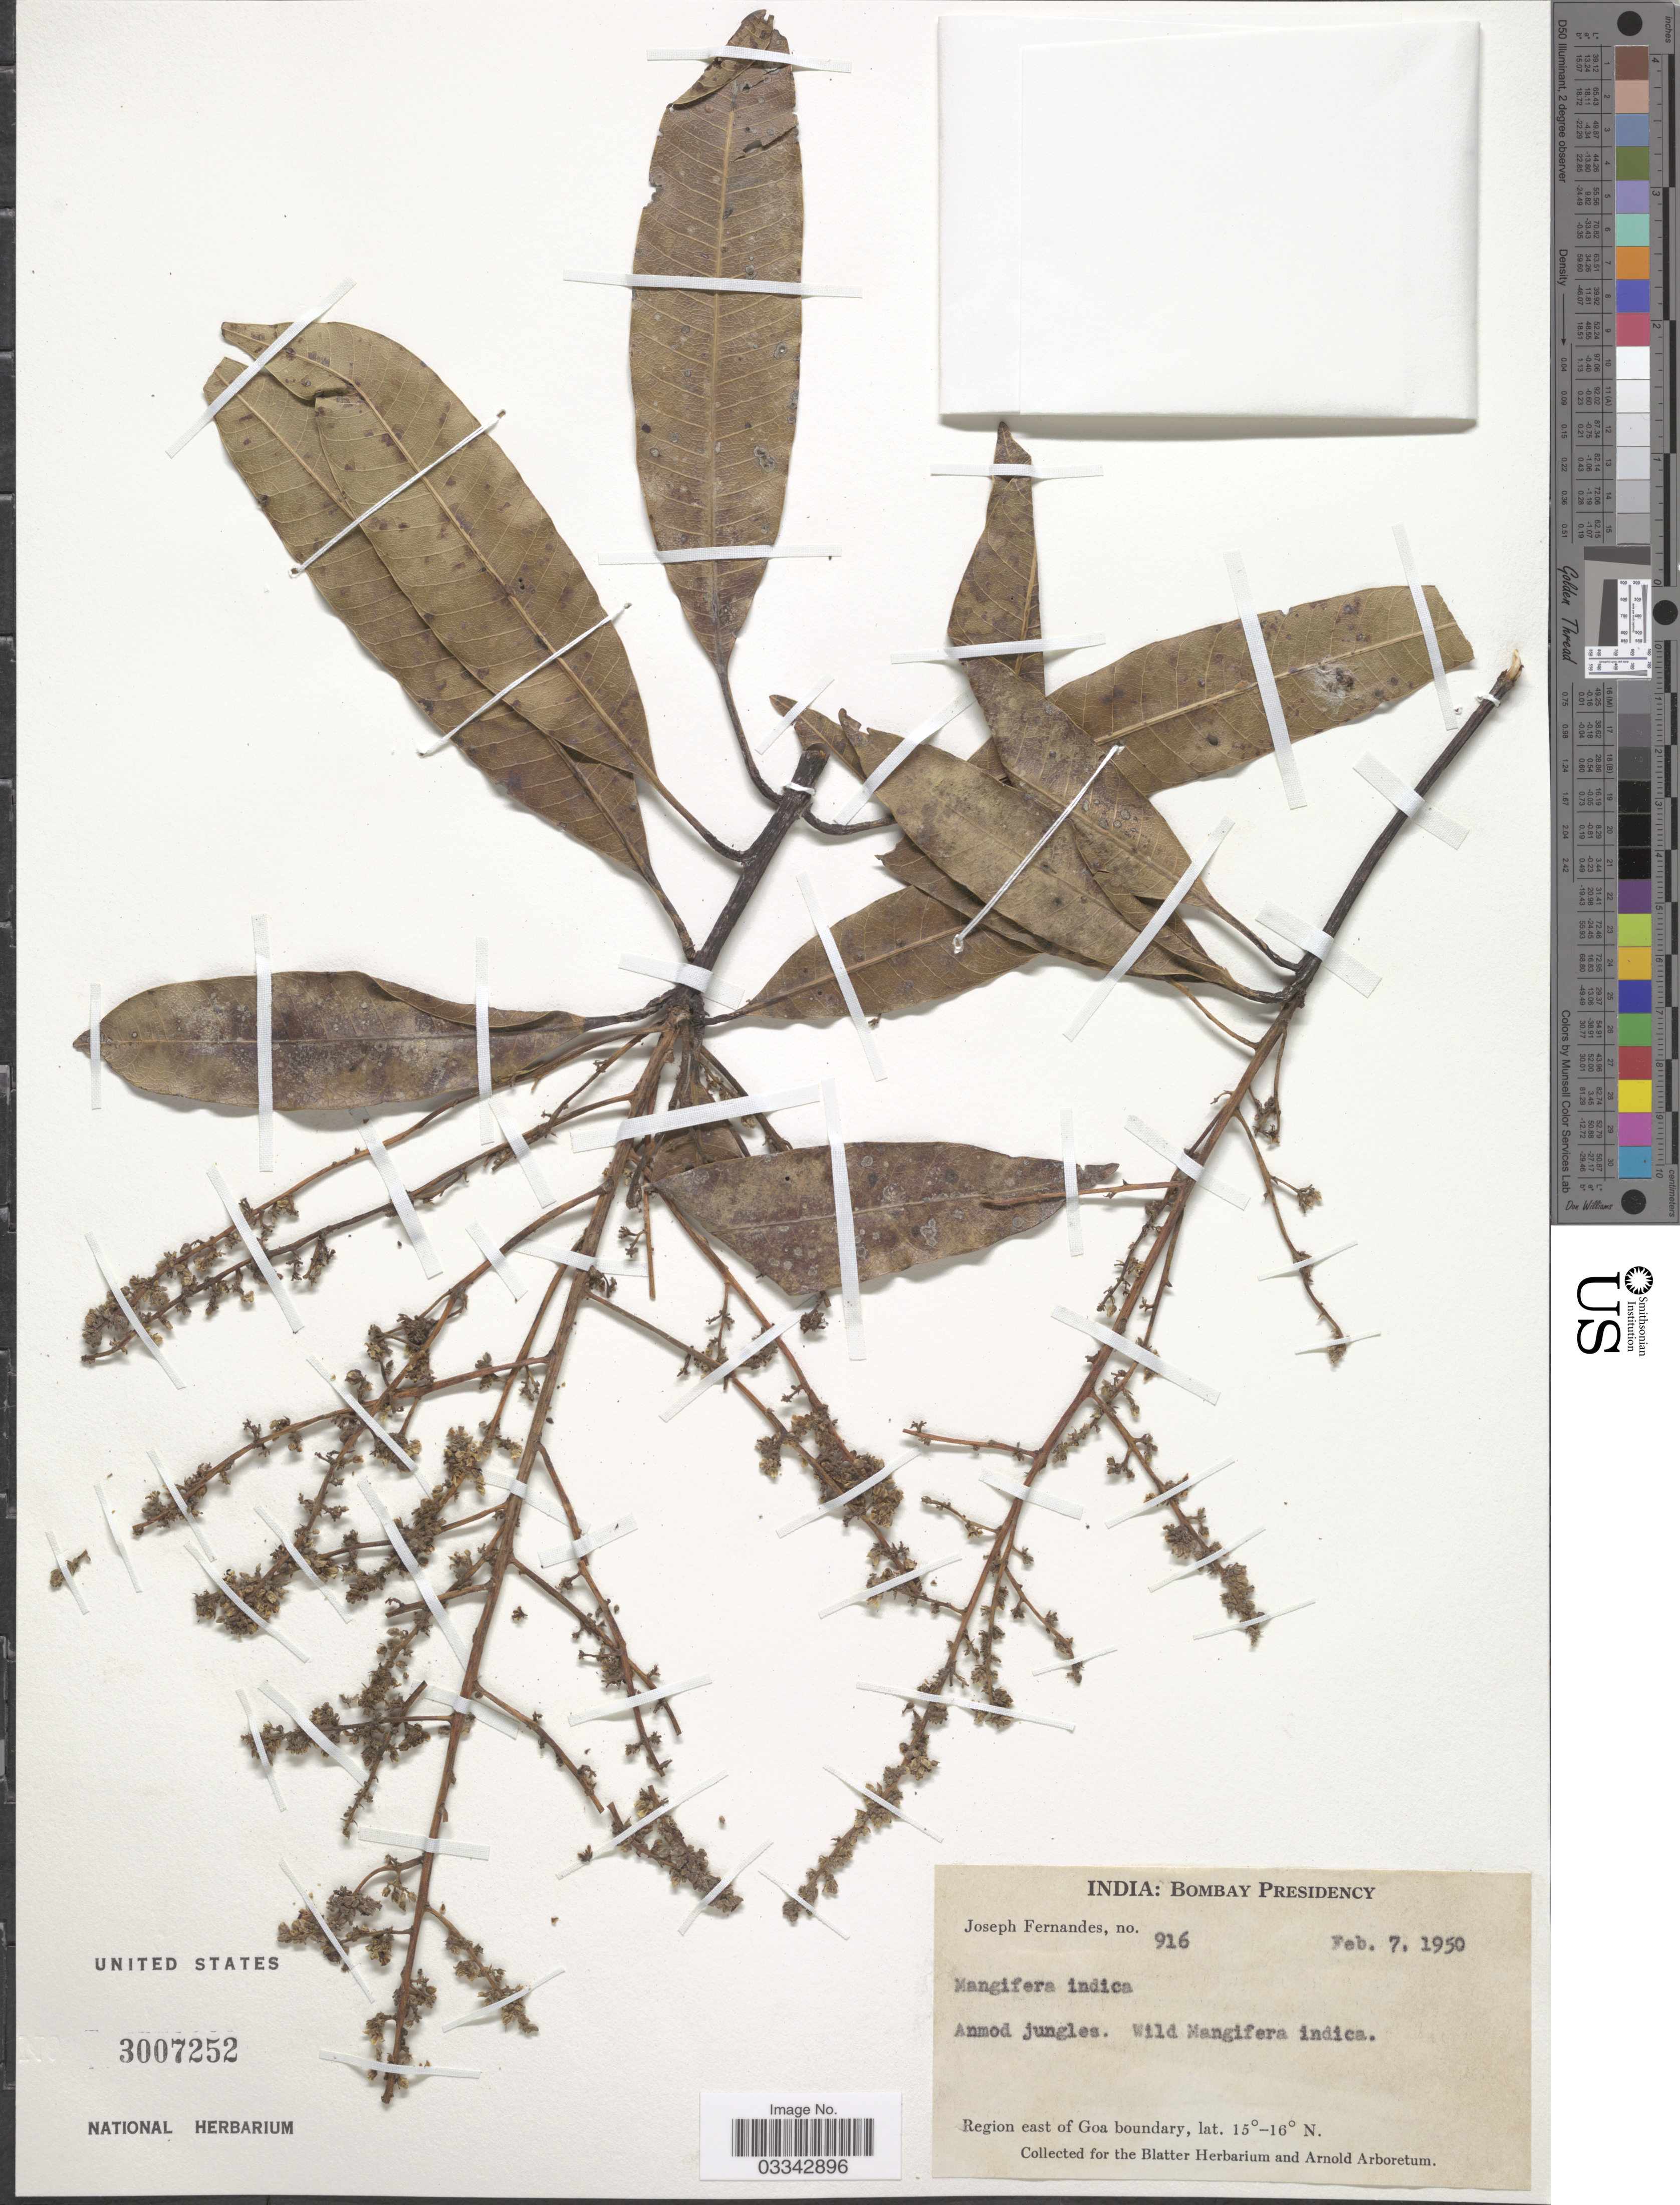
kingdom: Plantae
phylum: Tracheophyta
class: Magnoliopsida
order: Sapindales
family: Anacardiaceae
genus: Mangifera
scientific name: Mangifera indica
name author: L.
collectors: J. Fernandes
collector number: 916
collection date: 1950-02-07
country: India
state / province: Goa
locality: Bombay Presidency. Region east of Goa boundary.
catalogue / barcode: US 3007252